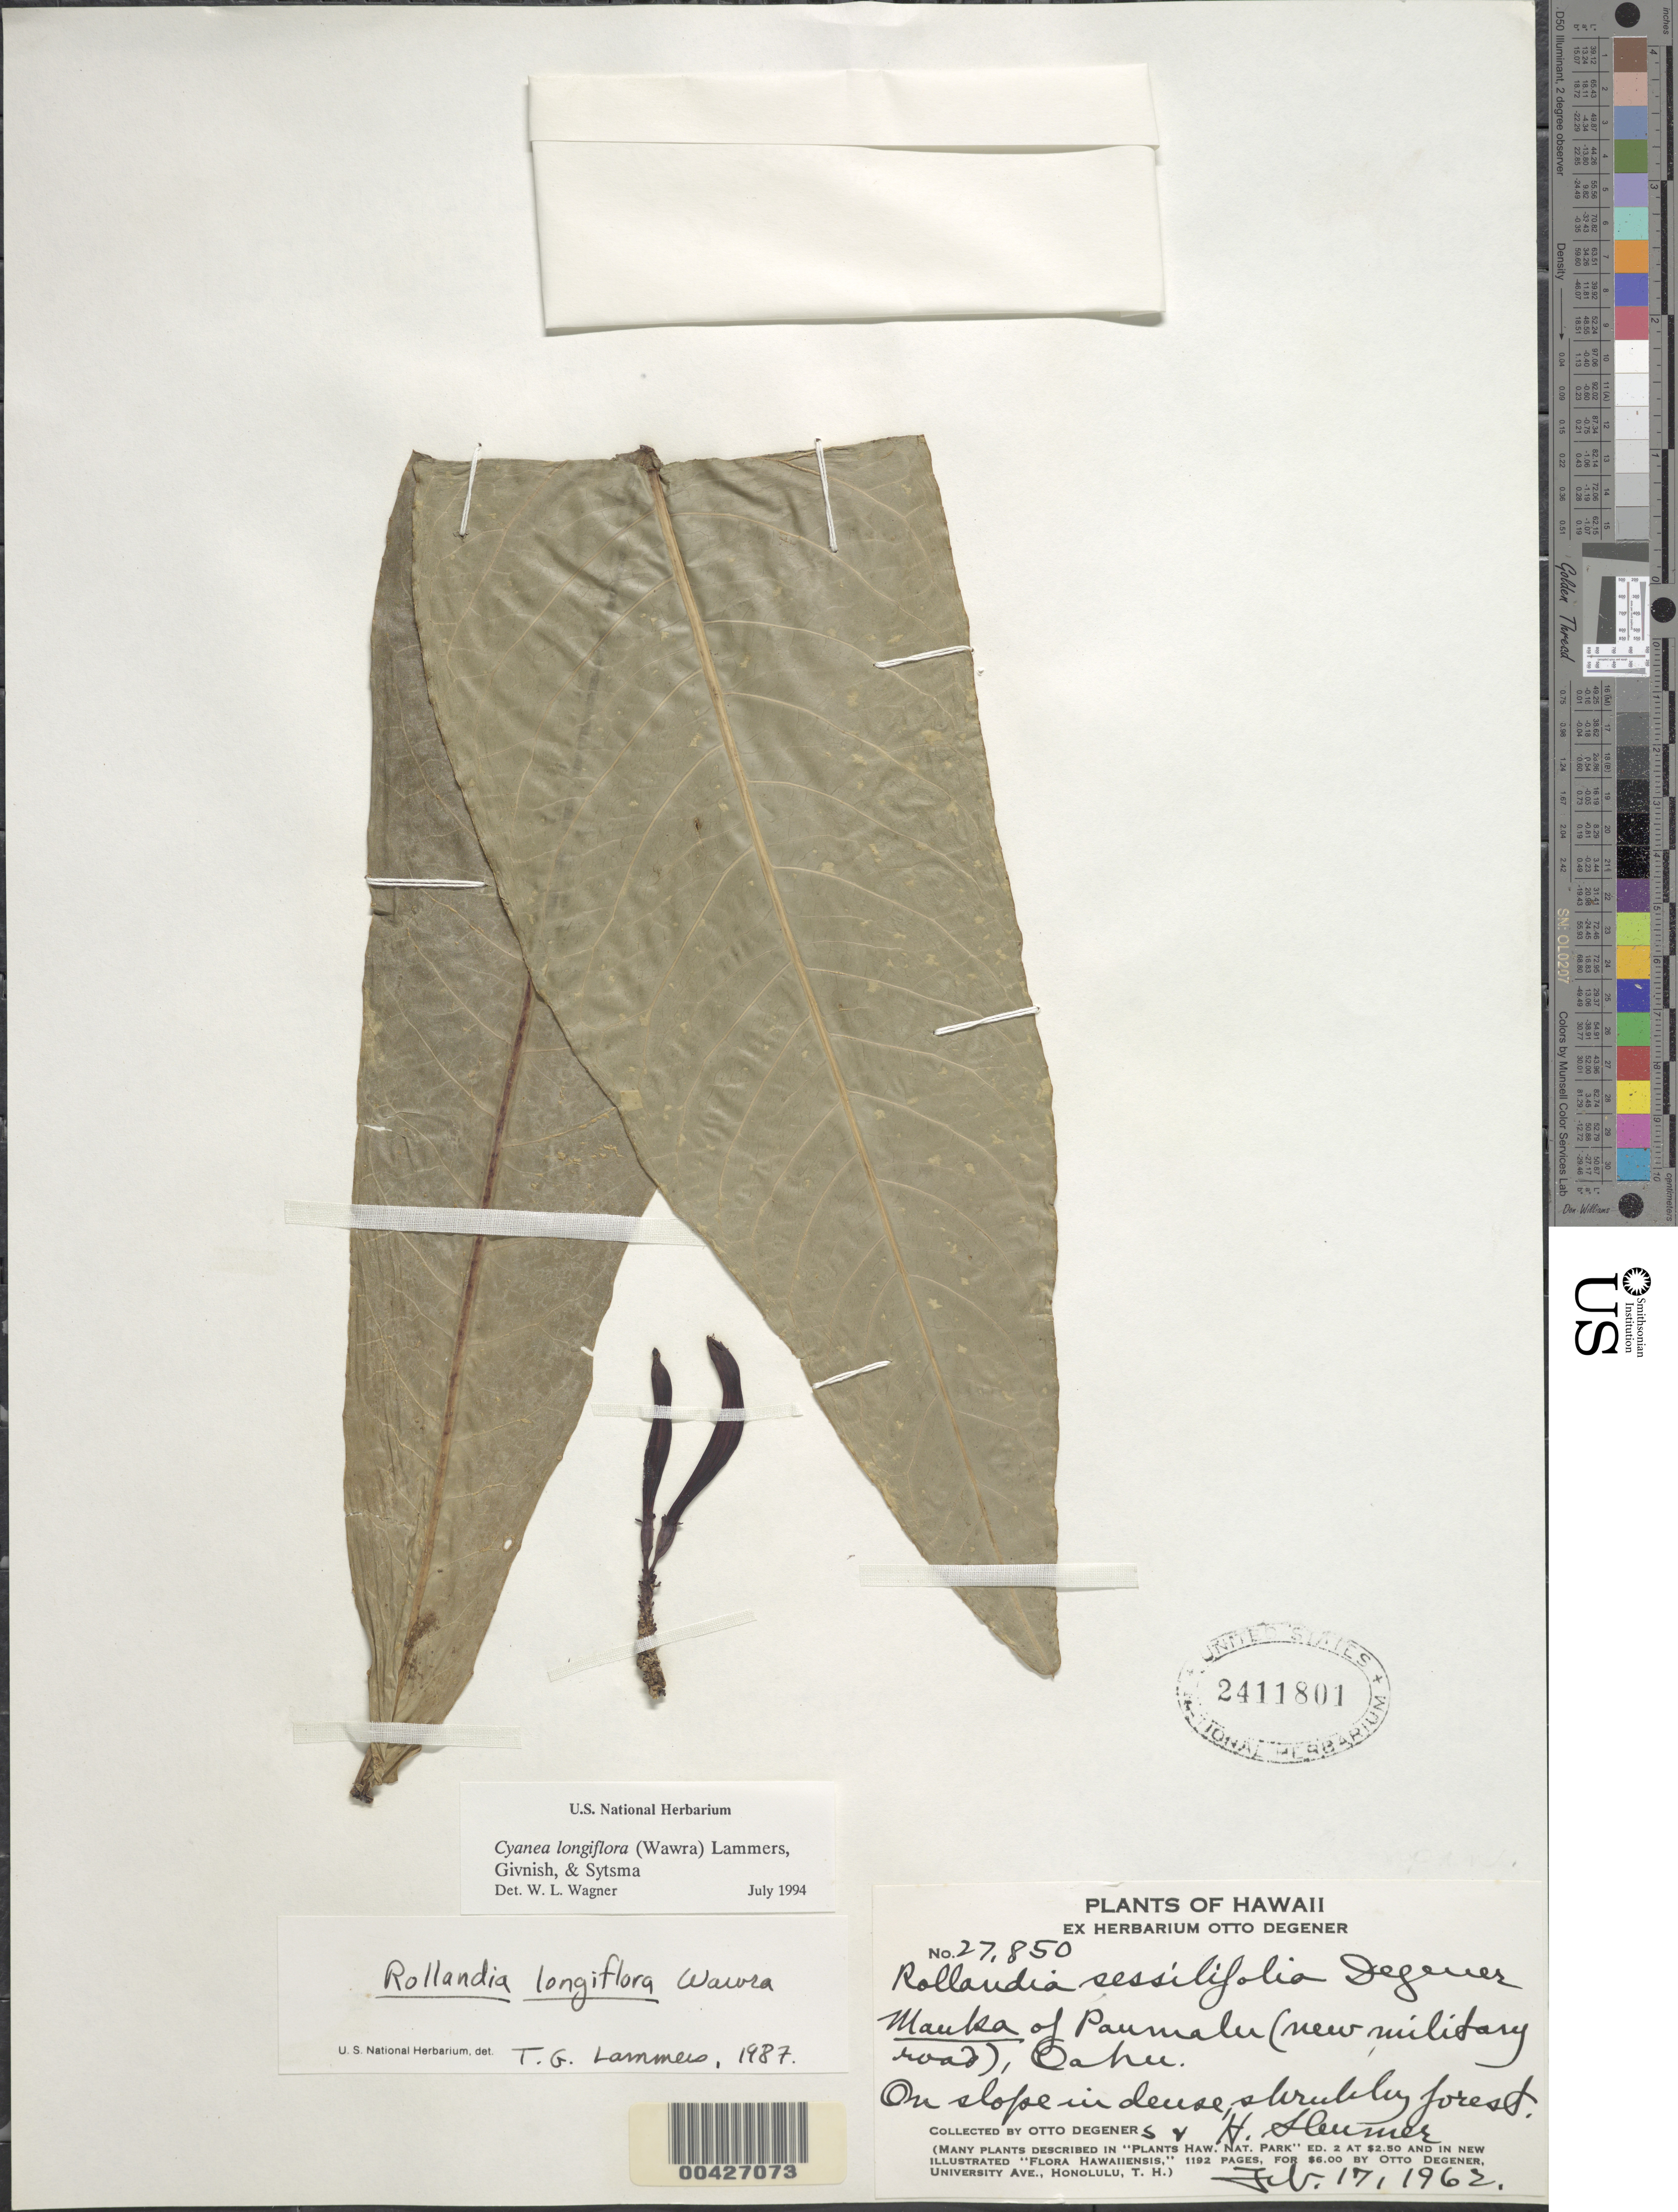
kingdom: Plantae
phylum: Tracheophyta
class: Magnoliopsida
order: Asterales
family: Campanulaceae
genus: Cyanea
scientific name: Cyanea longiflora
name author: (Wawra) Lammers et al.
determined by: Wagner, W. L., (BOT), Smithsonian Institution - National Museum of Natural History (UNITED STATES)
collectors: O. Degener & H. O. Sleumer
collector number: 27850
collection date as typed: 17 Feb 1962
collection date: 1962-02-17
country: United States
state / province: Hawaii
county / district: Honolulu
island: Oahu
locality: Mauka of Paumalu (new military road)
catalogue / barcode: US 2411801